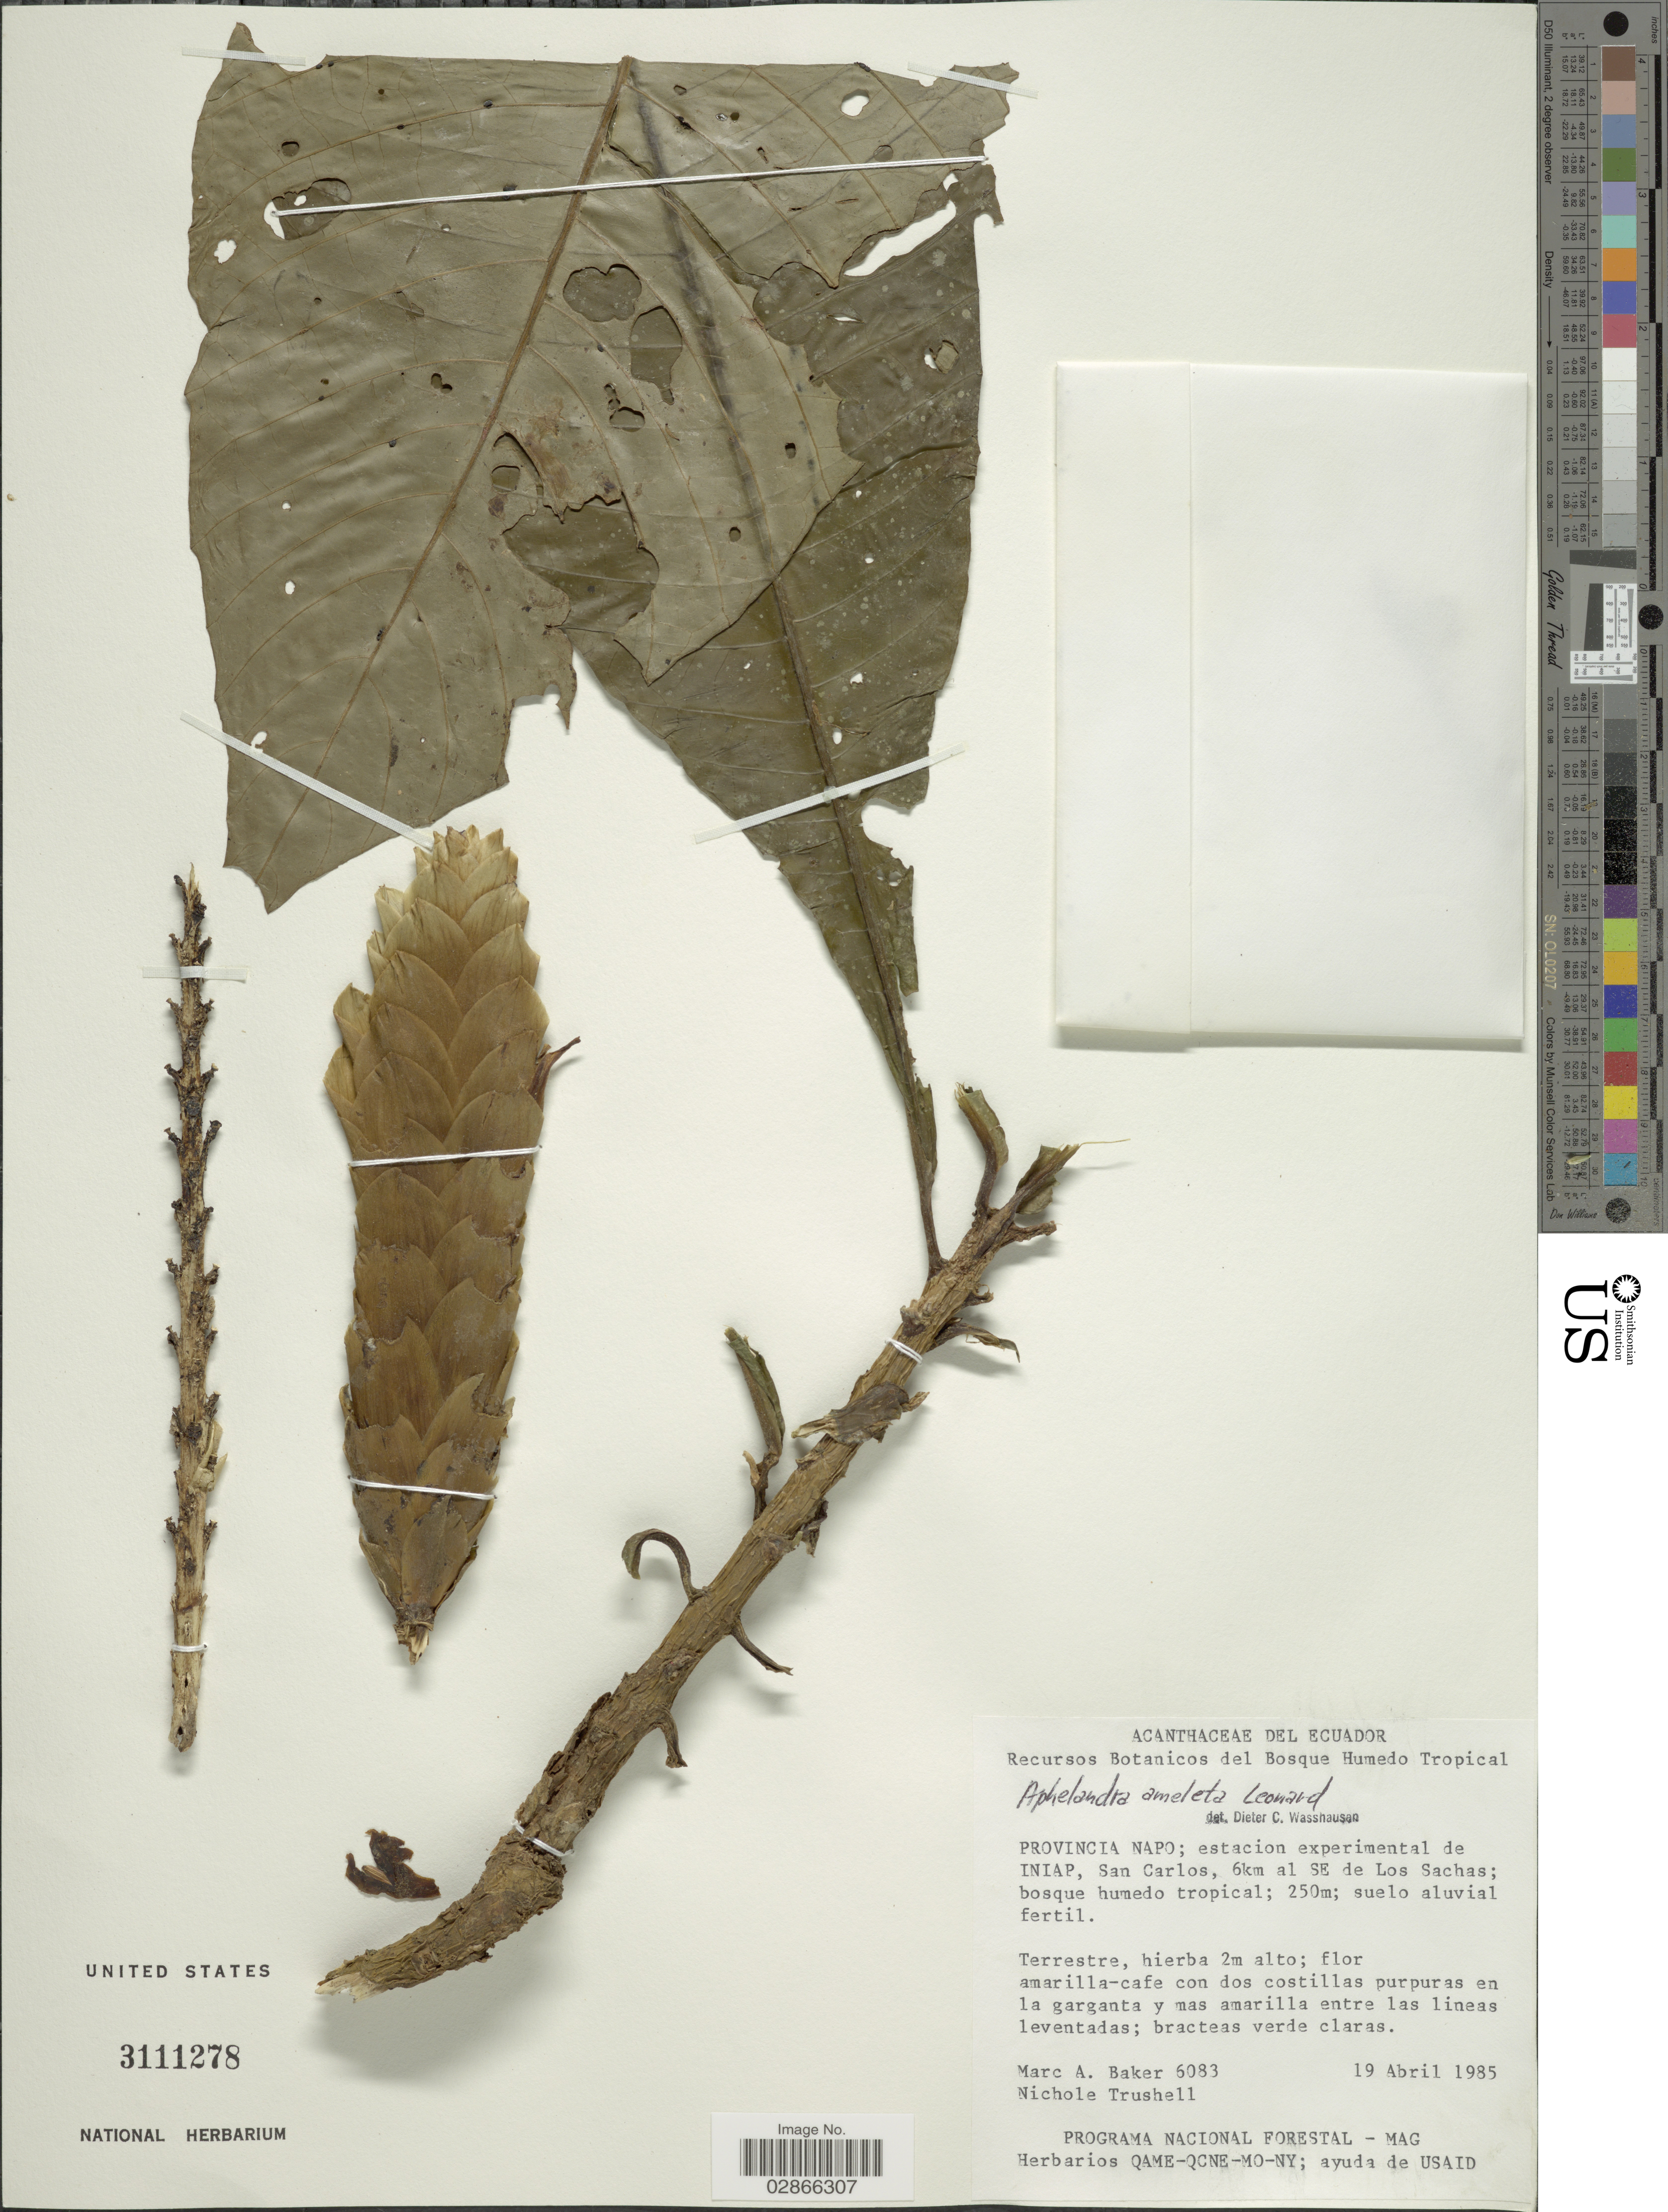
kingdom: Plantae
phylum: Tracheophyta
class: Magnoliopsida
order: Lamiales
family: Acanthaceae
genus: Aphelandra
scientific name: Aphelandra ameleta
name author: Leonard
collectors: M. A. Baker & N. Trushell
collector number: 6083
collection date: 1985-04-19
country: Ecuador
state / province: Napo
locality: Estacion experimental de INIAP, San Carlos, 6km al SE de Los Sachas.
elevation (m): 250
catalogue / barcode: US 3111278